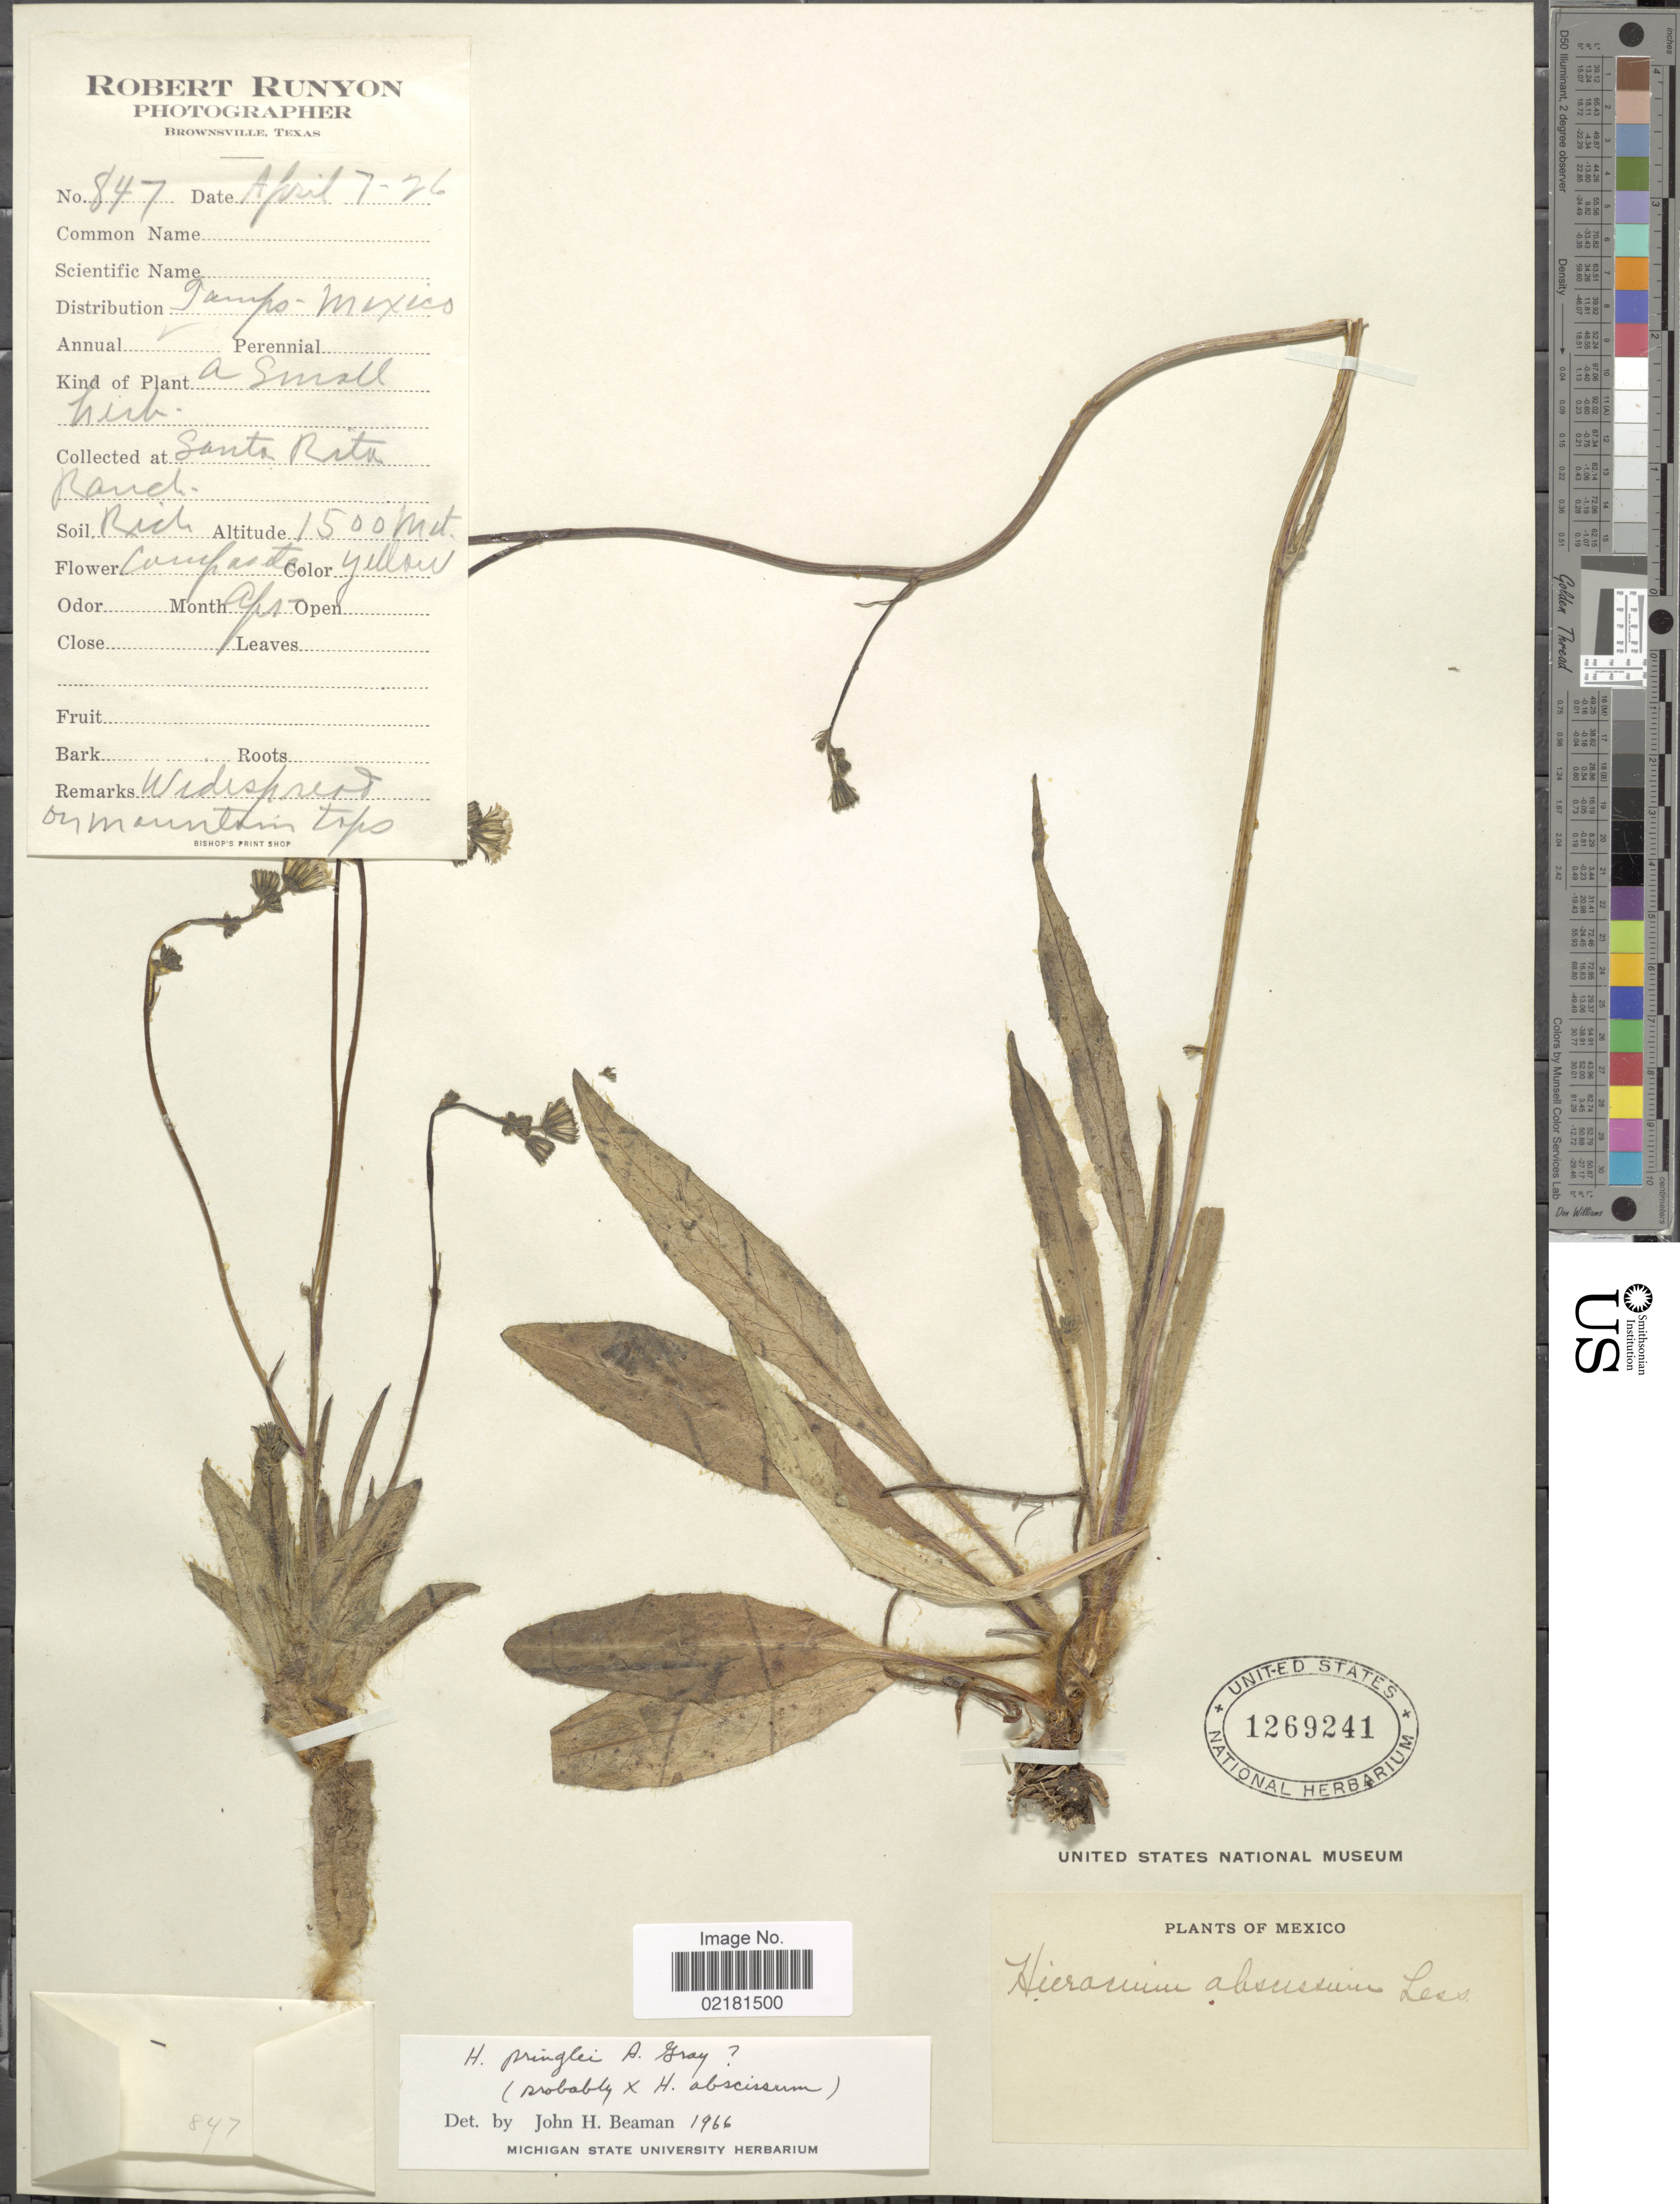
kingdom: Plantae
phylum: Tracheophyta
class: Magnoliopsida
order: Asterales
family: Asteraceae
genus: Hieracium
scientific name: Hieracium pringlei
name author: A. Gray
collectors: R. Runyon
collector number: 847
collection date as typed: Transcribed d/m/y: 7/4/26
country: Mexico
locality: Tampo-Mexico, Santa Rita Ranch, widespread on mountain tops.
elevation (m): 1500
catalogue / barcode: US 1269241